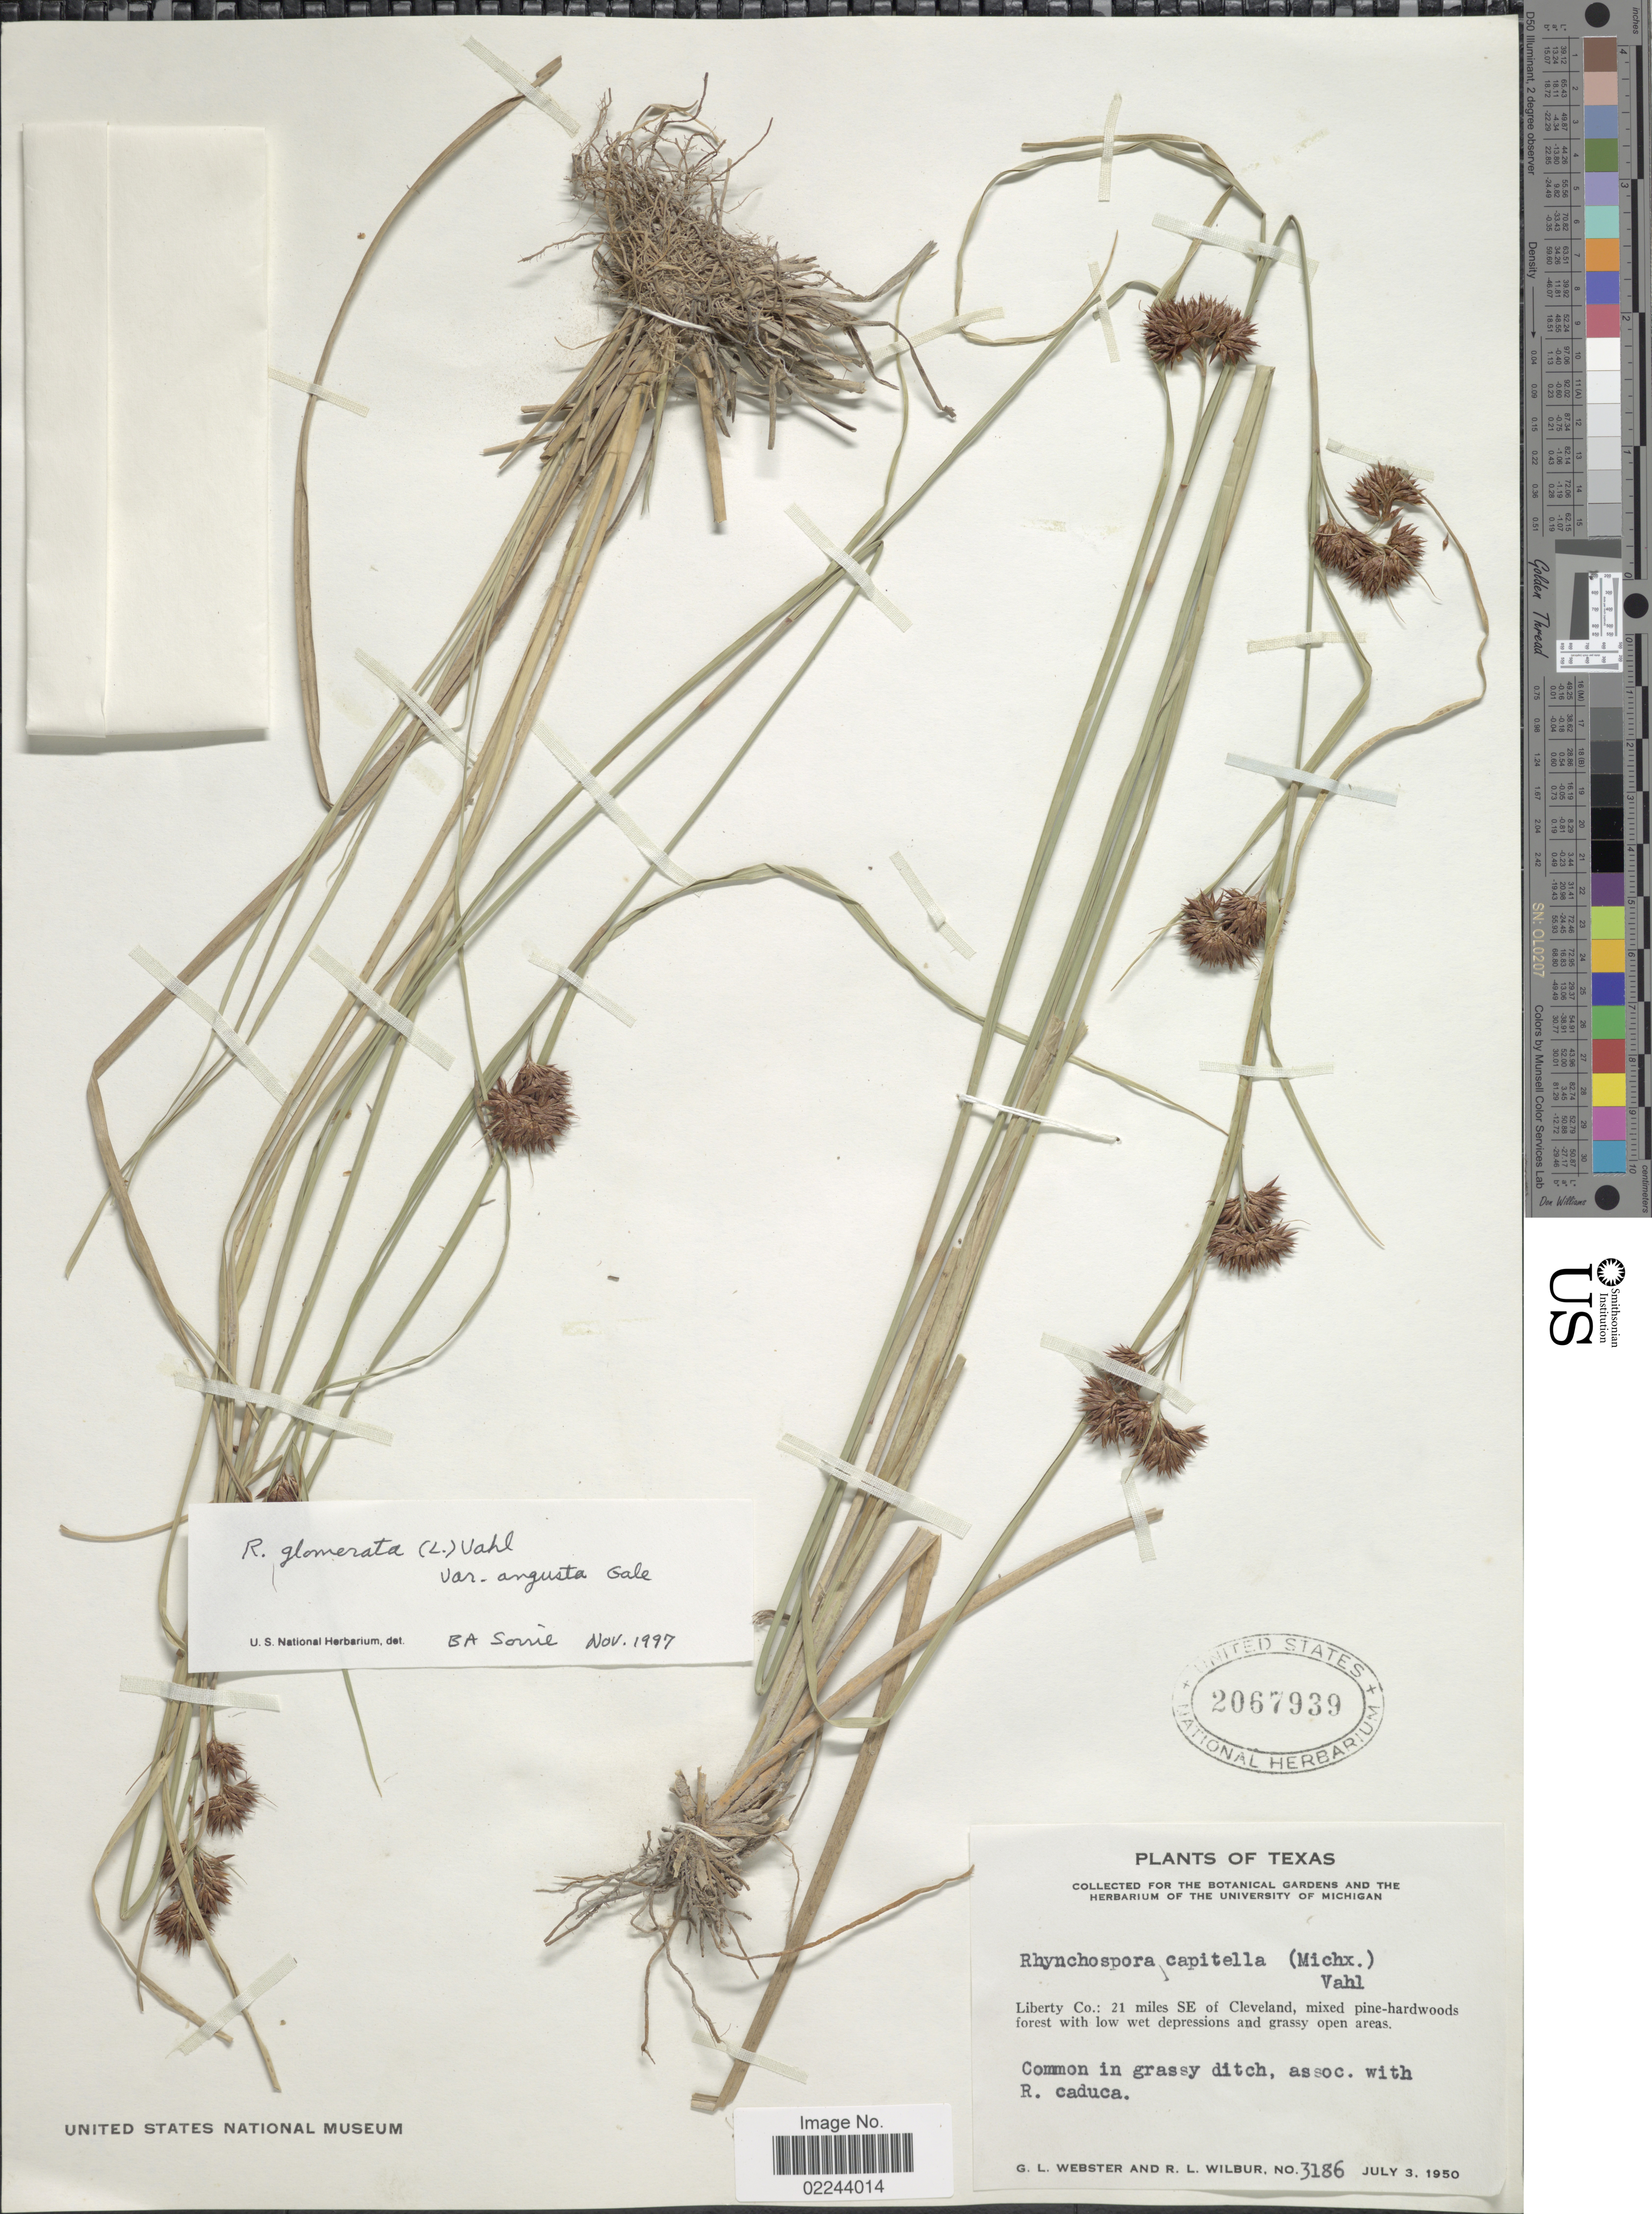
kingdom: Plantae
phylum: Tracheophyta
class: Liliopsida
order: Poales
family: Cyperaceae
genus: Rhynchospora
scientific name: Rhynchospora glomerata var. angusta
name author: Gale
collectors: G. L. Webster & R. L. Wilbur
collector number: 3186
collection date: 1950-07-03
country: United States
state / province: Texas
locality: Liberty Co, 21 miles SE of Cleveland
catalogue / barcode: US 2067939